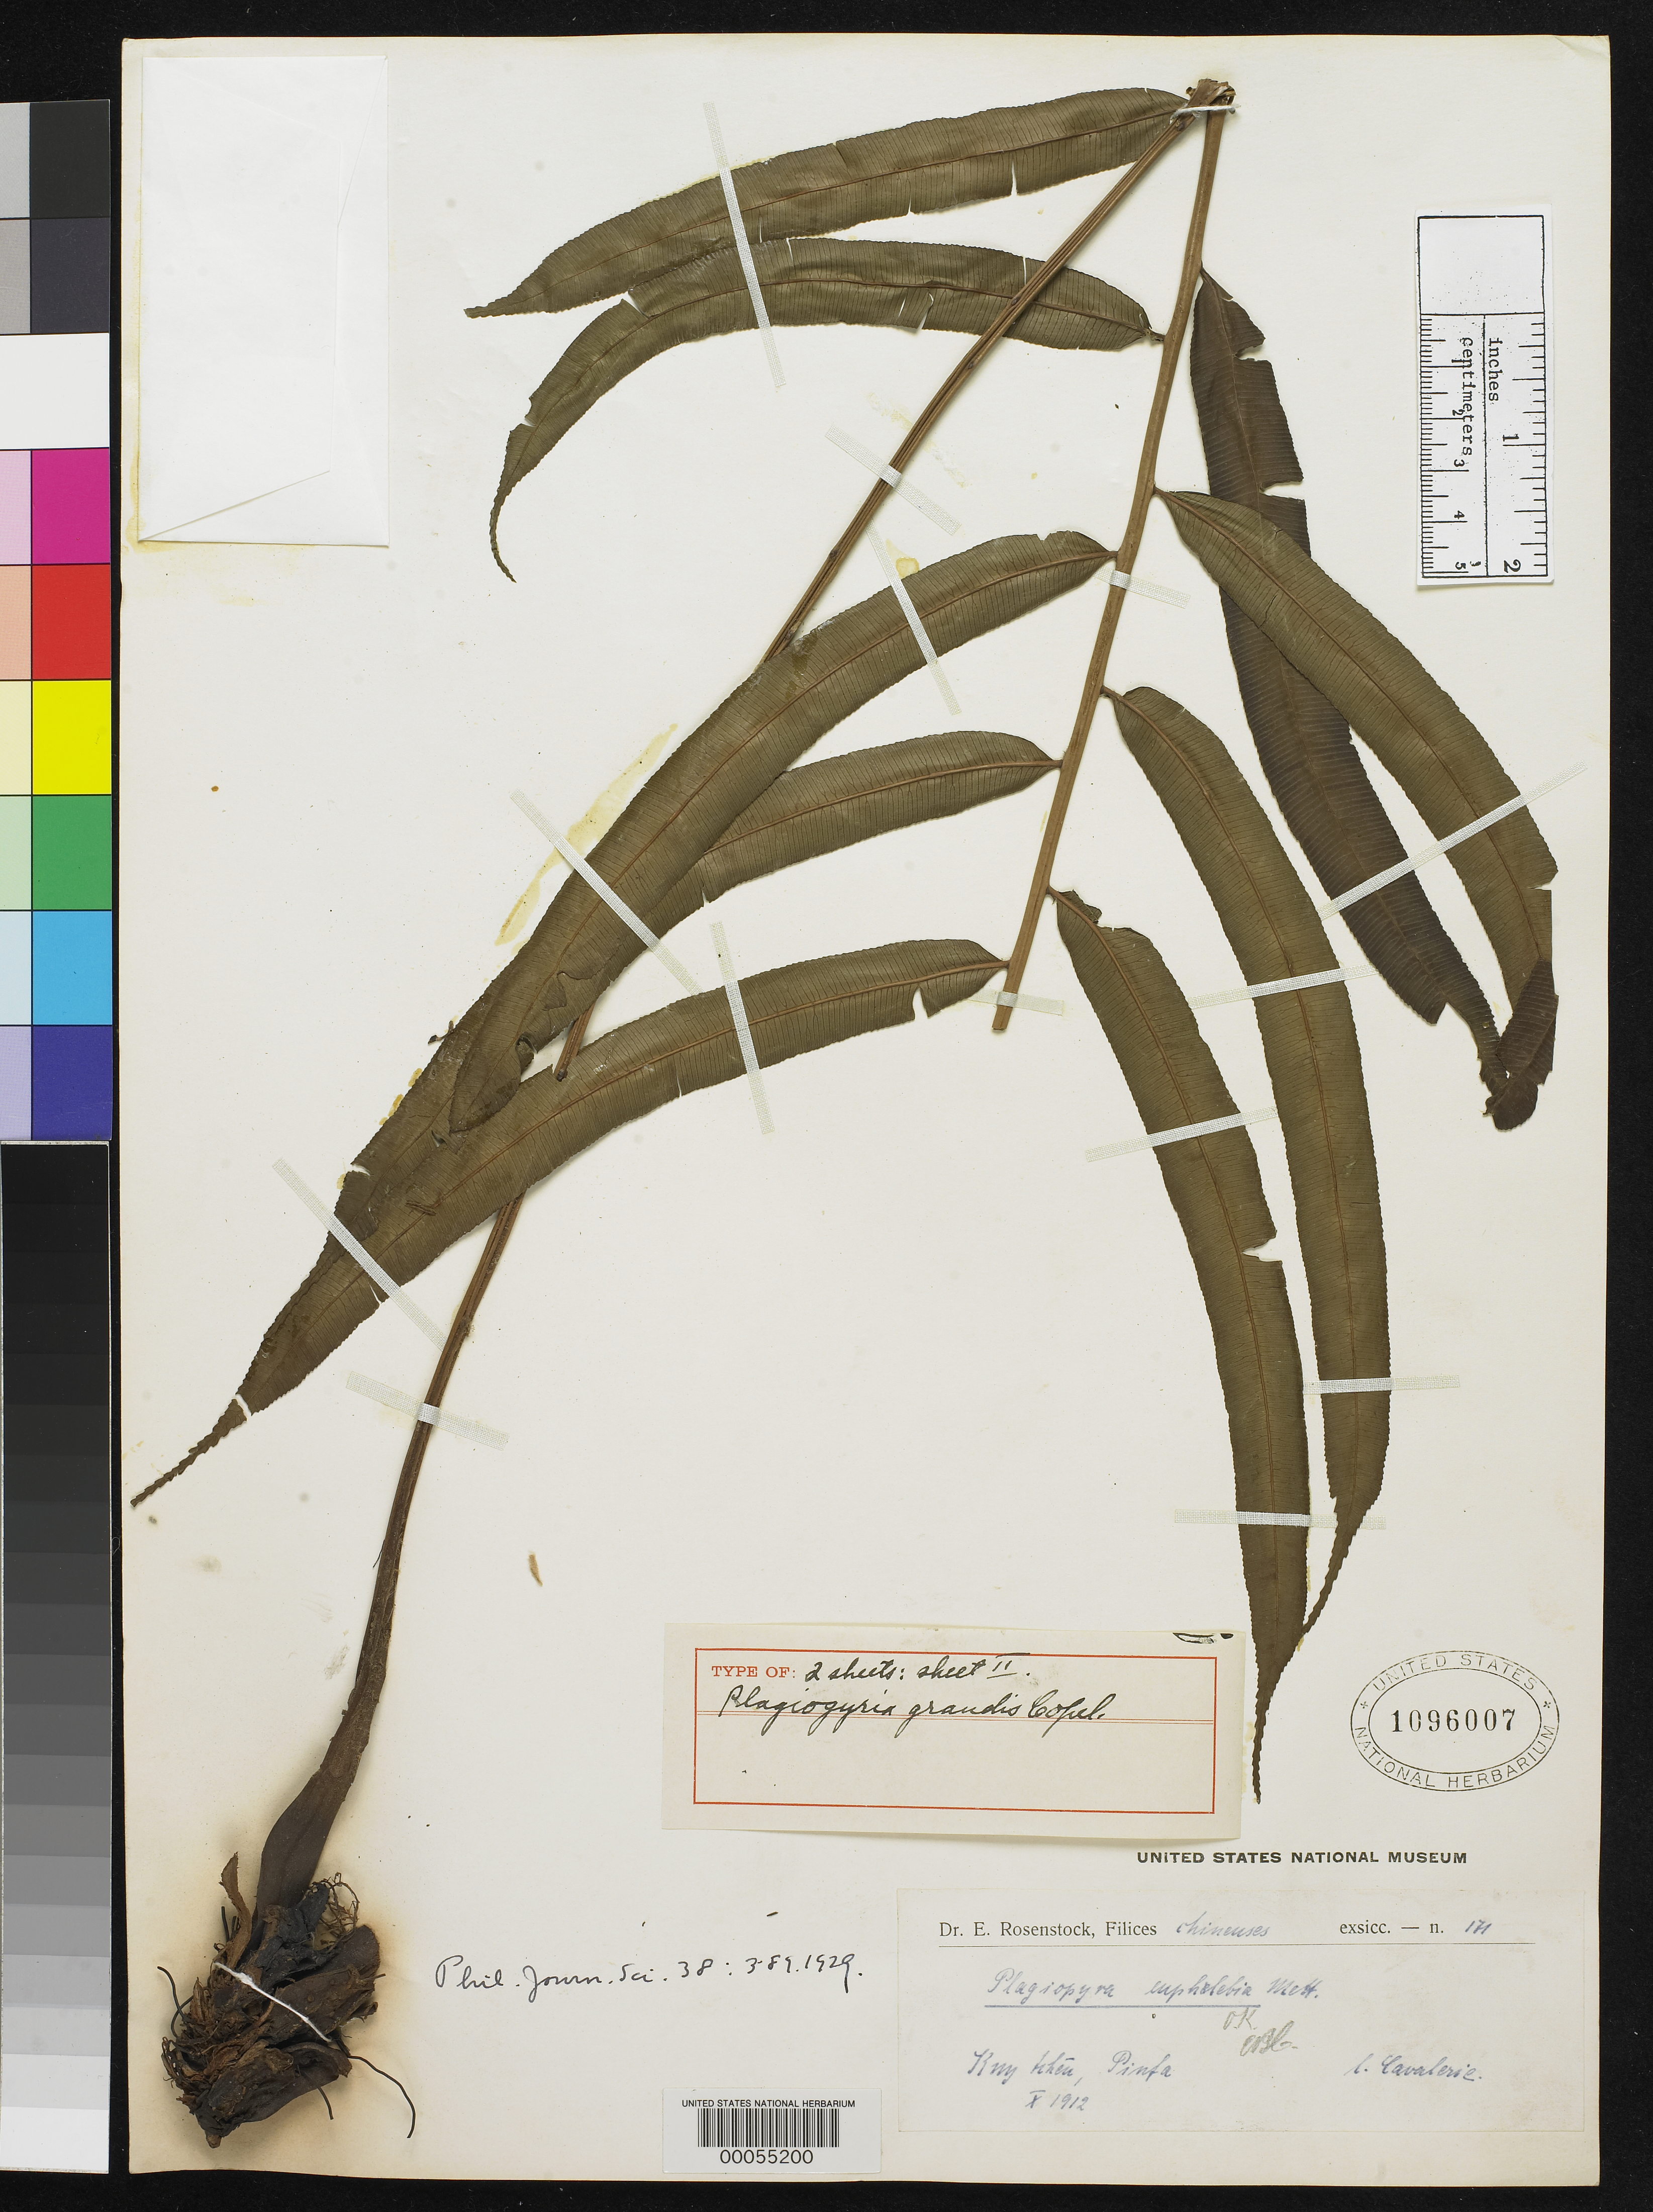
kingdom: Plantae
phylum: Tracheophyta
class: Polypodiopsida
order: Cyatheales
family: Plagiogyriaceae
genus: Plagiogyria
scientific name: Plagiogyria grandis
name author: Copel.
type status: Holotype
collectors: J. Cavalerie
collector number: Rosenstock Exs. 171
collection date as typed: Oct 1912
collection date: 1912-10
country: China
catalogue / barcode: US 1096007